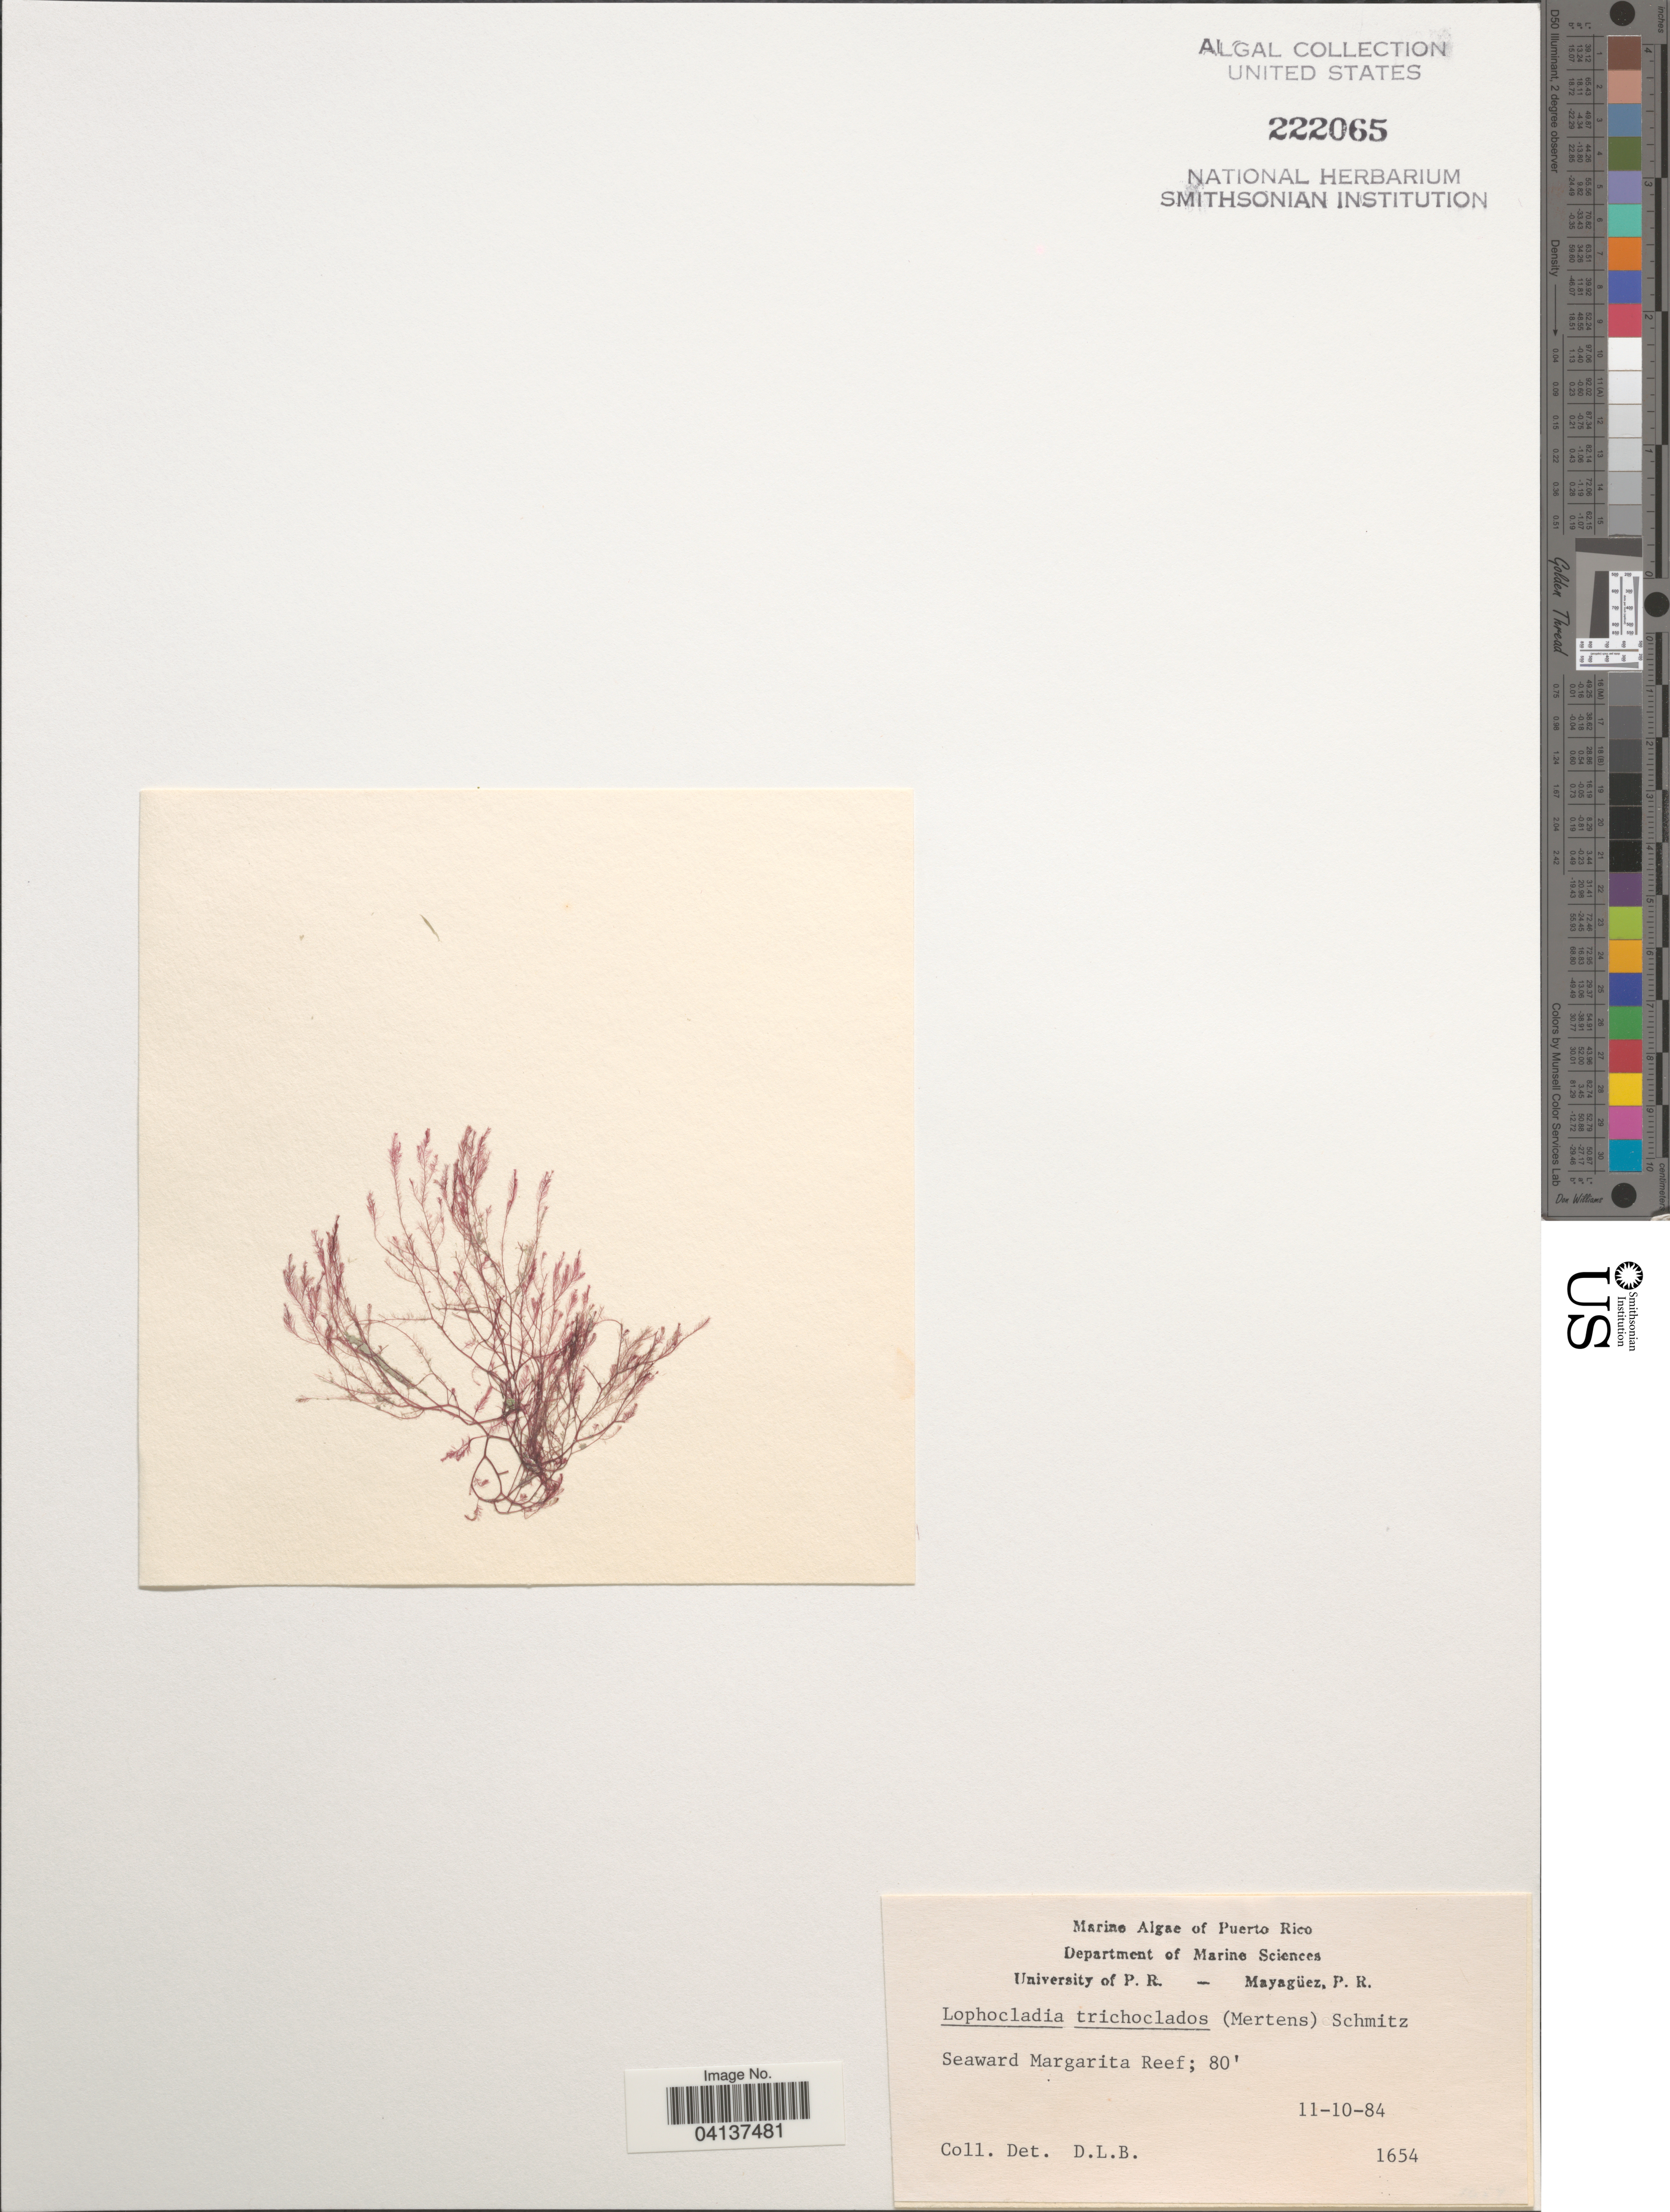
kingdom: Plantae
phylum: Rhodophyta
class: Florideophyceae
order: Ceramiales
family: Rhodomelaceae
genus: Lophocladia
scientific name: Lophocladia trichoclados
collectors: D. L. B.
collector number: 1654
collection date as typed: Transcribed d/m/y: 10/11/84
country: Puerto Rico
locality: Seaward Margarita Reef.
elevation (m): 24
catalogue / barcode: US 222065